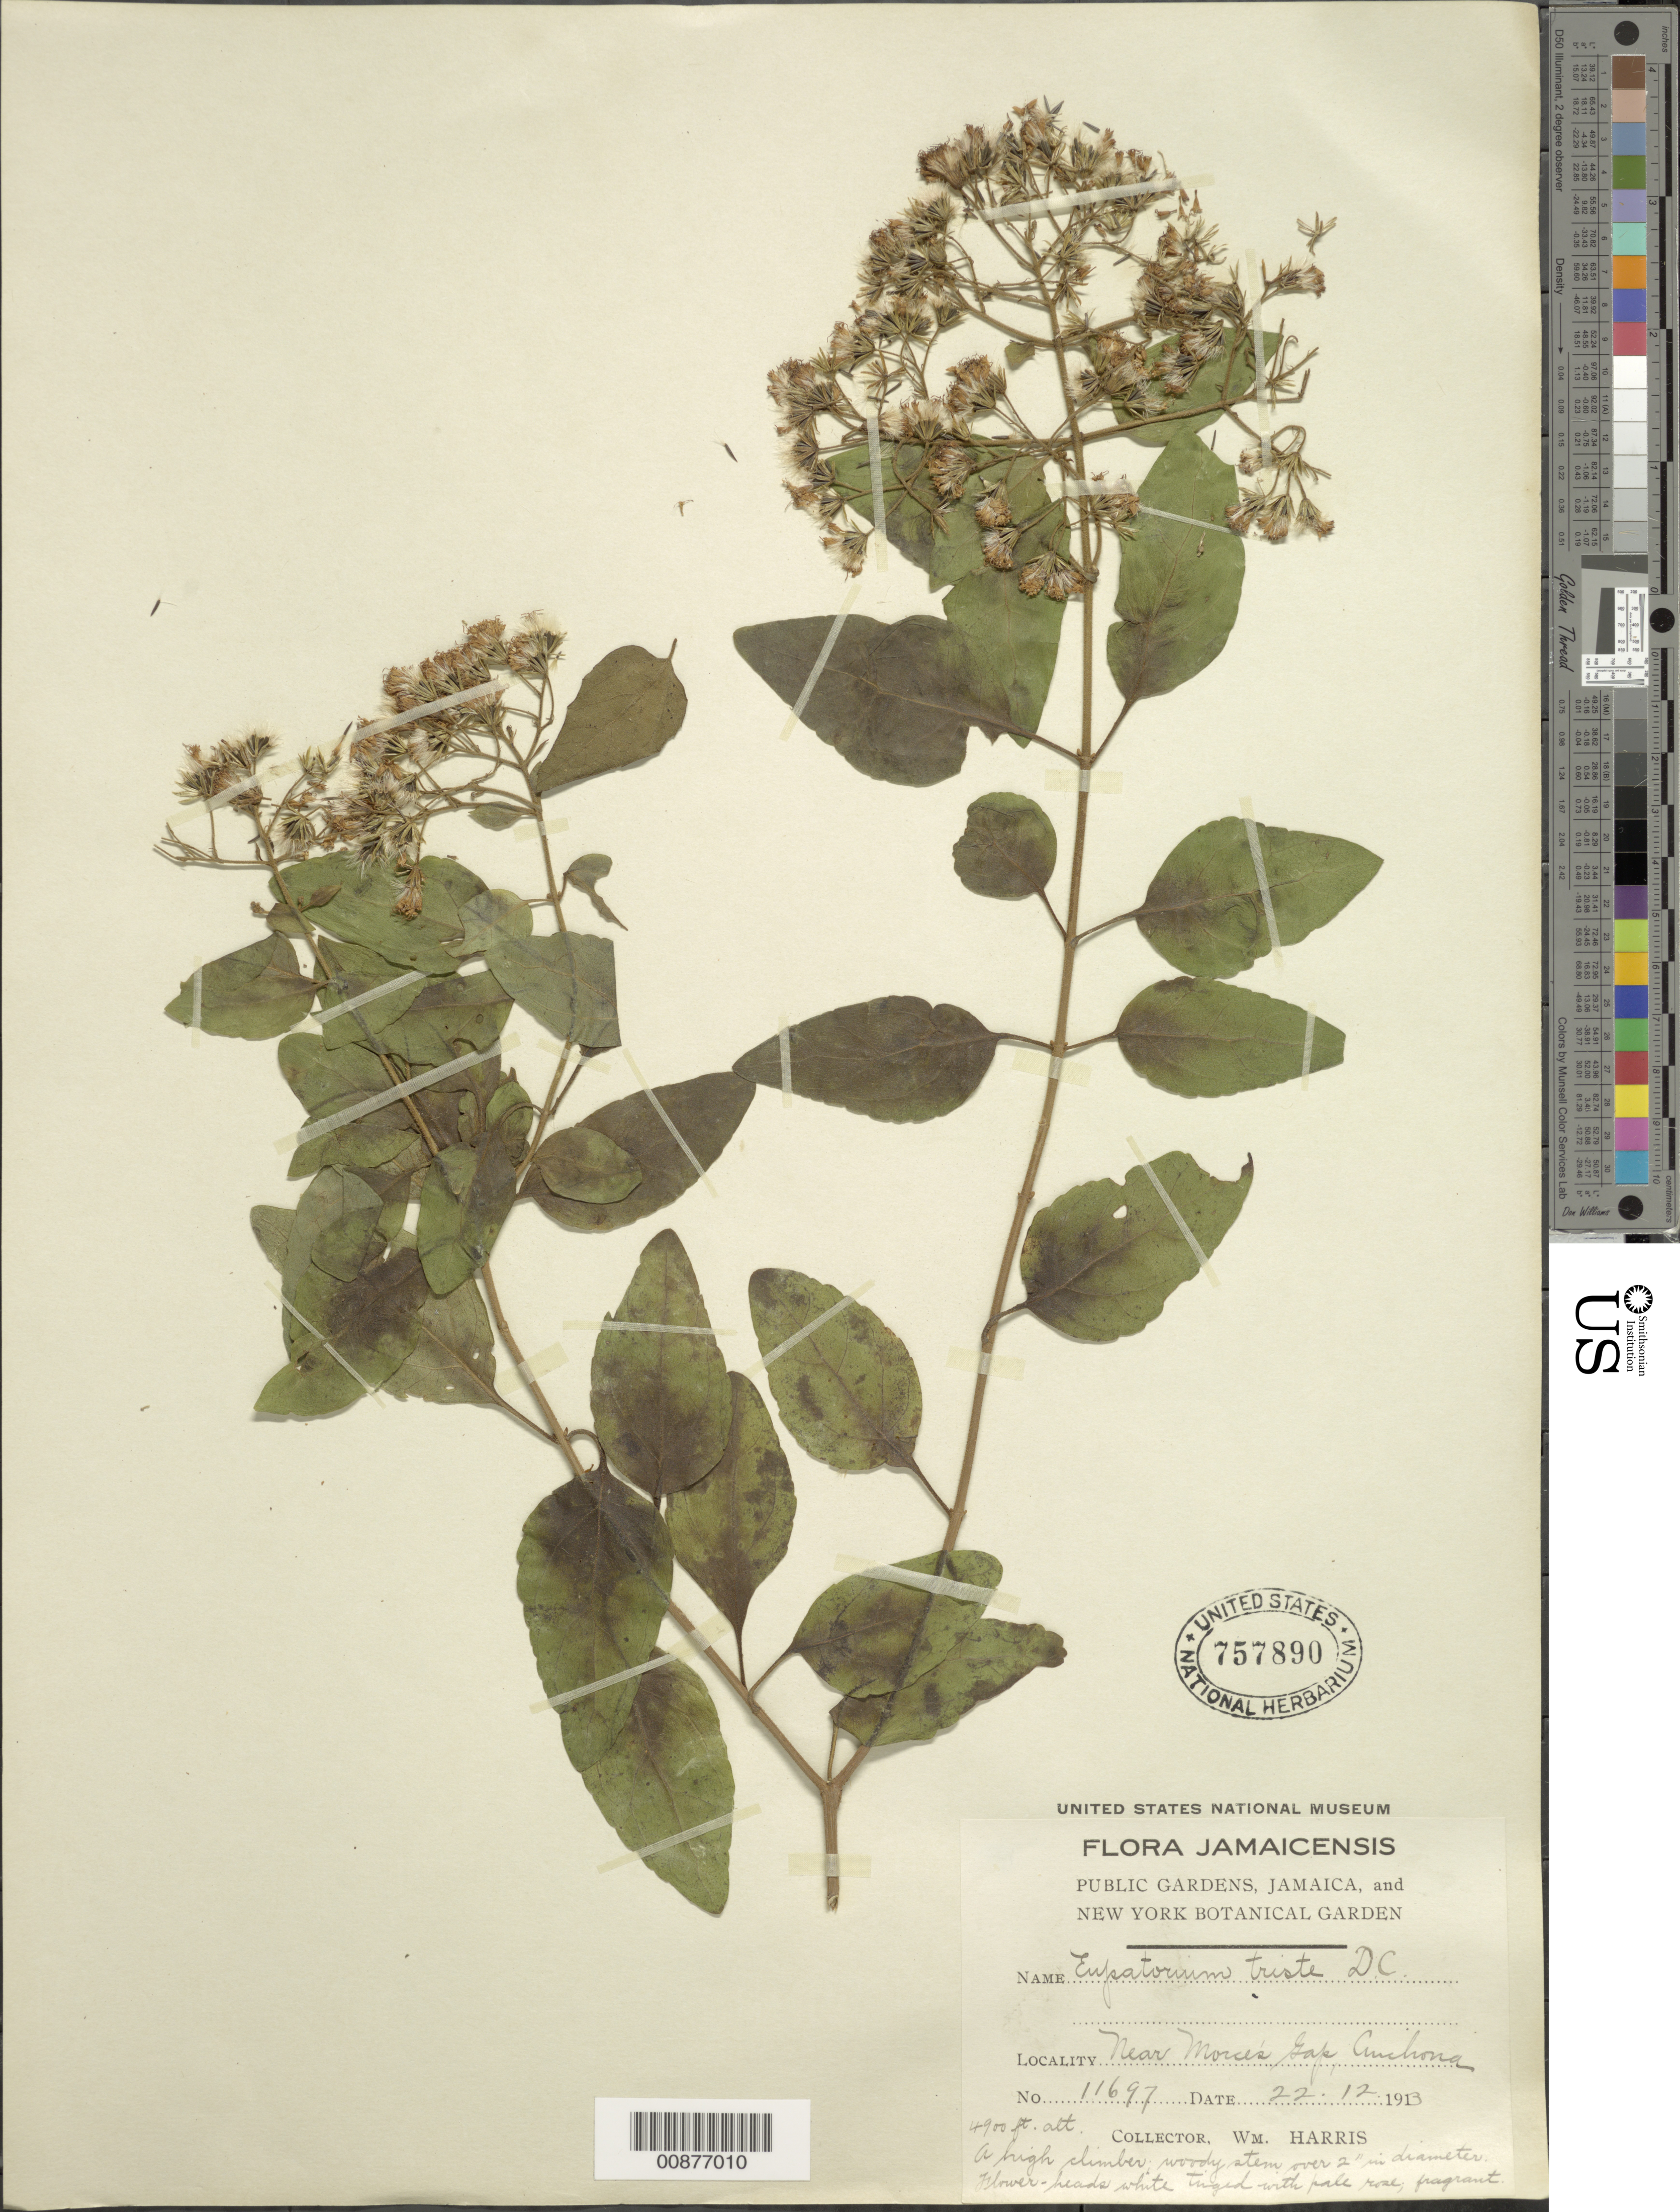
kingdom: Plantae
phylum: Tracheophyta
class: Magnoliopsida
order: Asterales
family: Asteraceae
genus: Ageratina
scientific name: Ageratina tristis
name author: (DC.) R.M. King & H. Rob.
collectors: W. H. Harris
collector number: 11697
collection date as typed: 22 Dec 1913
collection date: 1913-12-22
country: Jamaica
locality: Near Morce's Gap, Cinchona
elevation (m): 1494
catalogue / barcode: US 757890